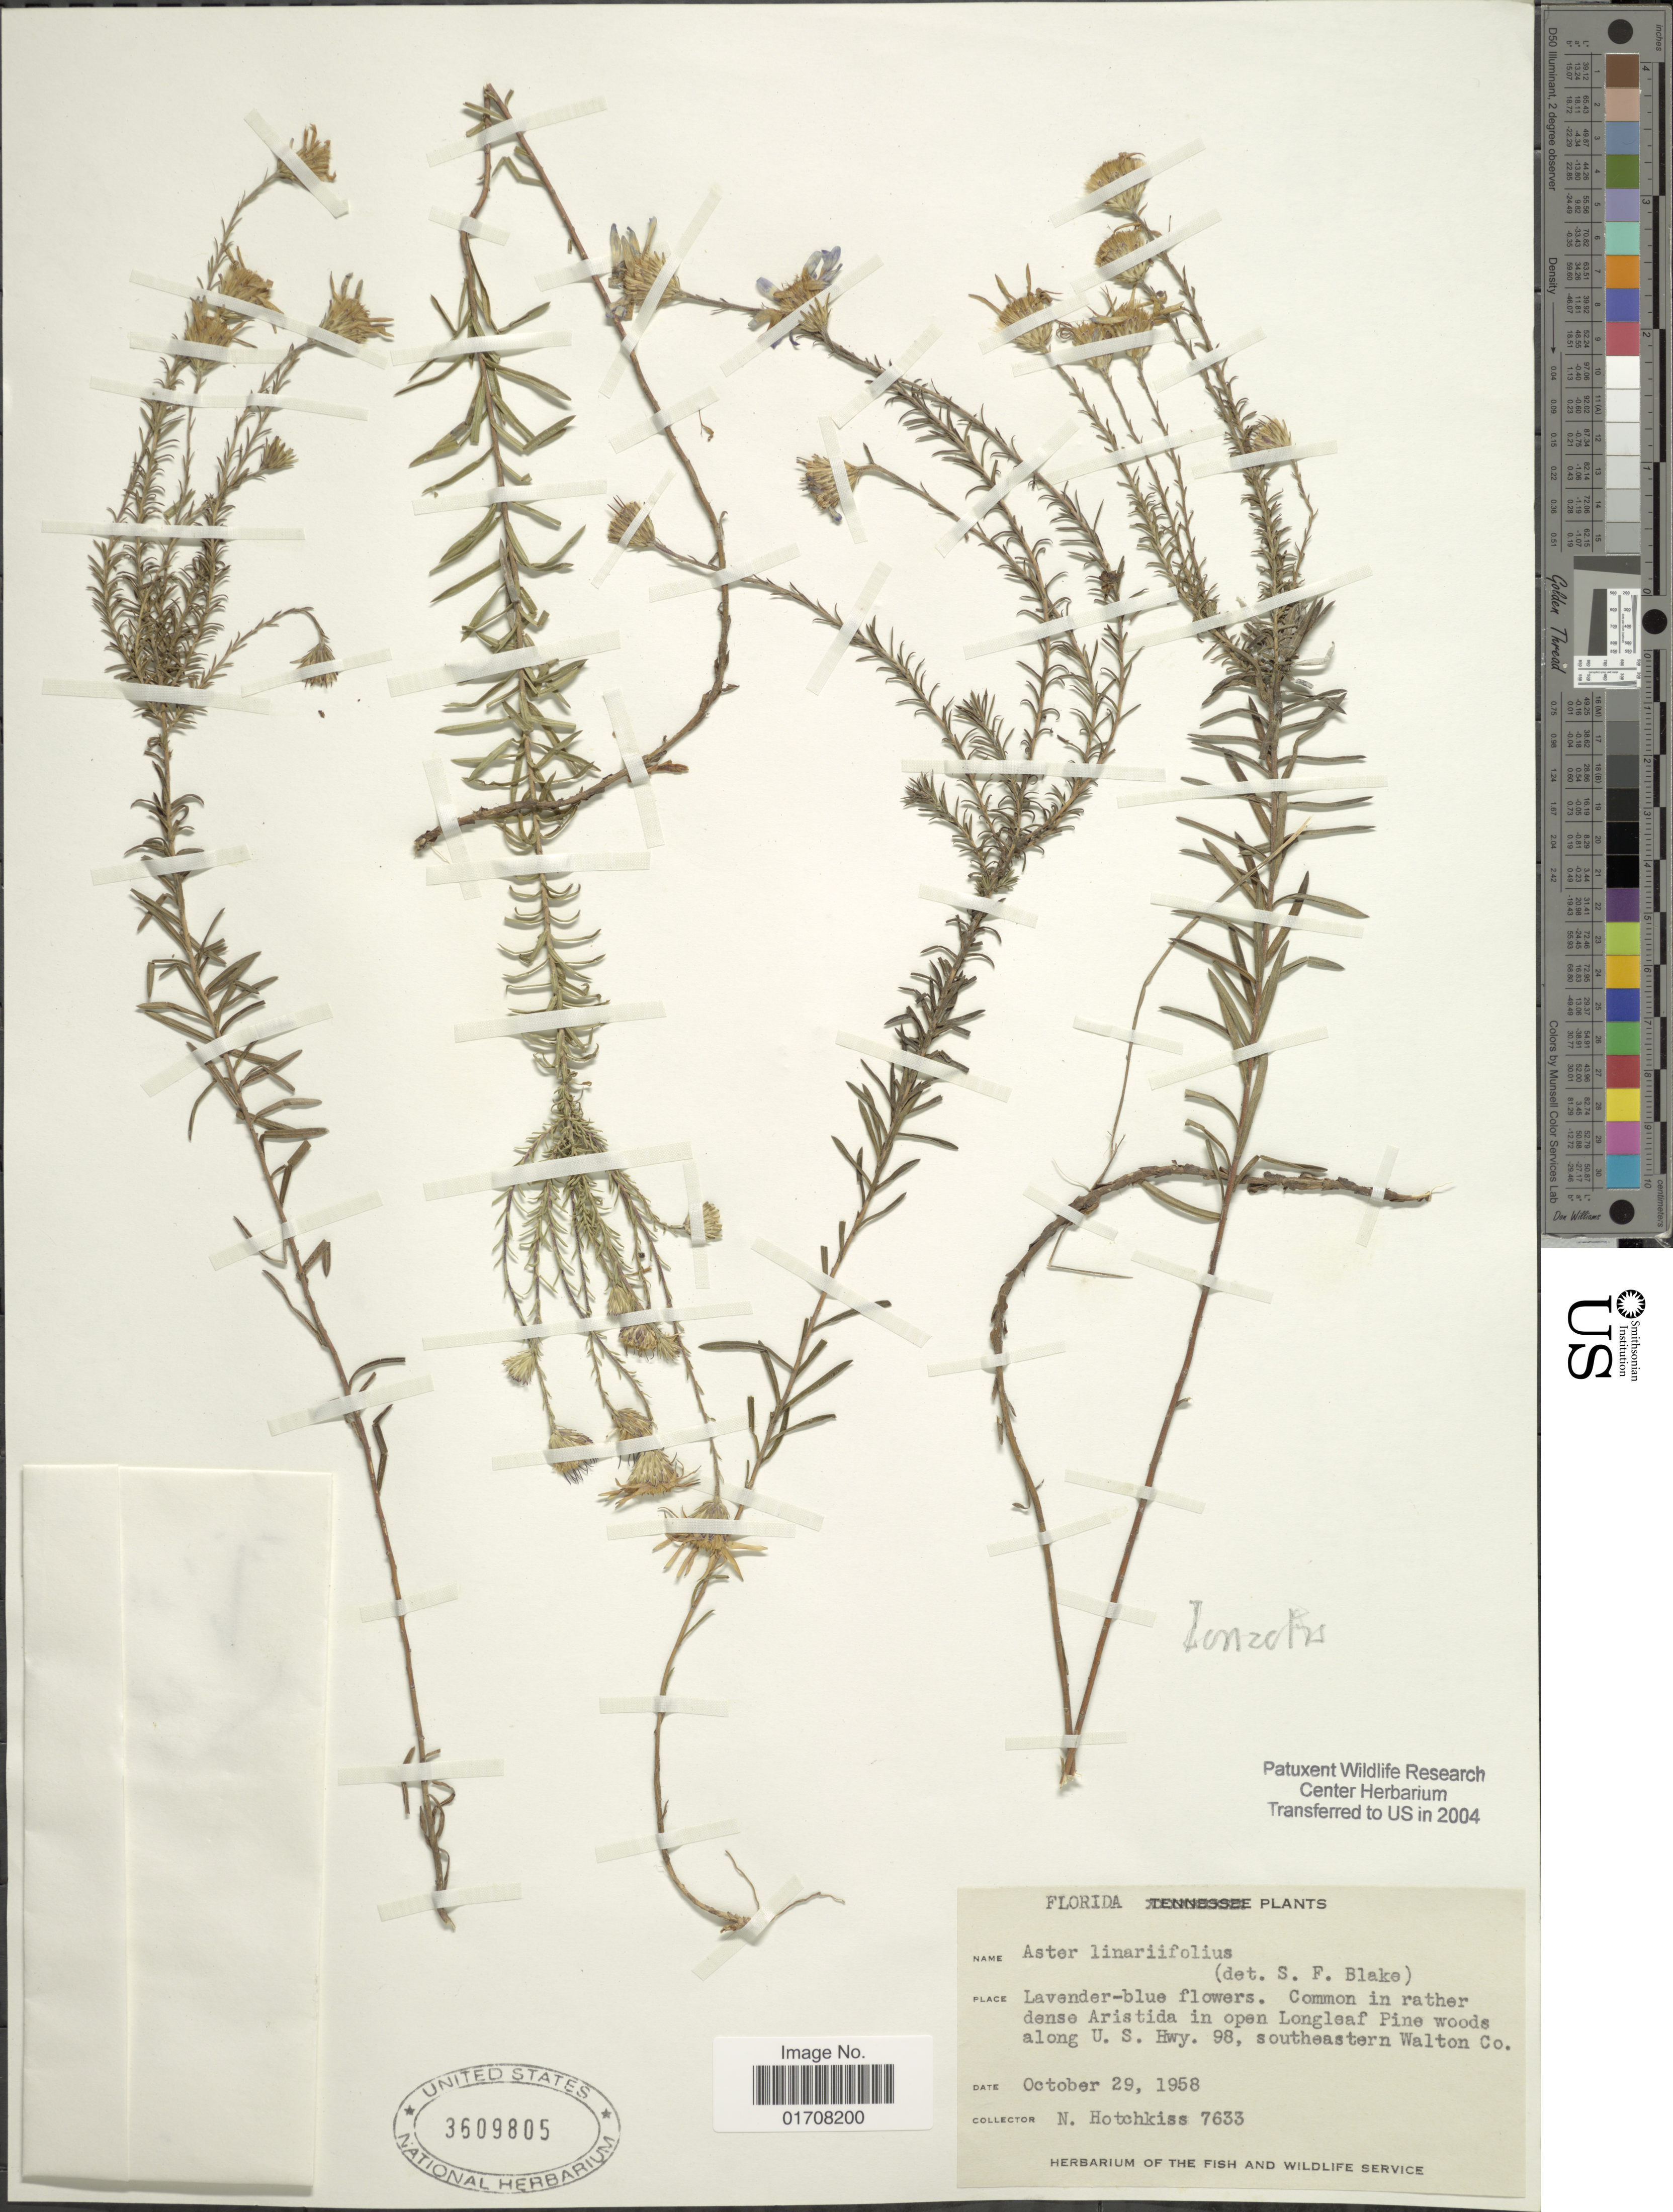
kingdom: Plantae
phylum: Tracheophyta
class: Magnoliopsida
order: Asterales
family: Asteraceae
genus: Ionactis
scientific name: Ionactis linariifolia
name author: (L.) Greene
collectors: N. Hotchkiss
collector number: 7633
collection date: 1958-10-29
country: United States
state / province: Florida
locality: Aristida in open Longleaf Pine woods along U. S. Hwy. 98, southeastern Walton Co.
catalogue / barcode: US 3609805